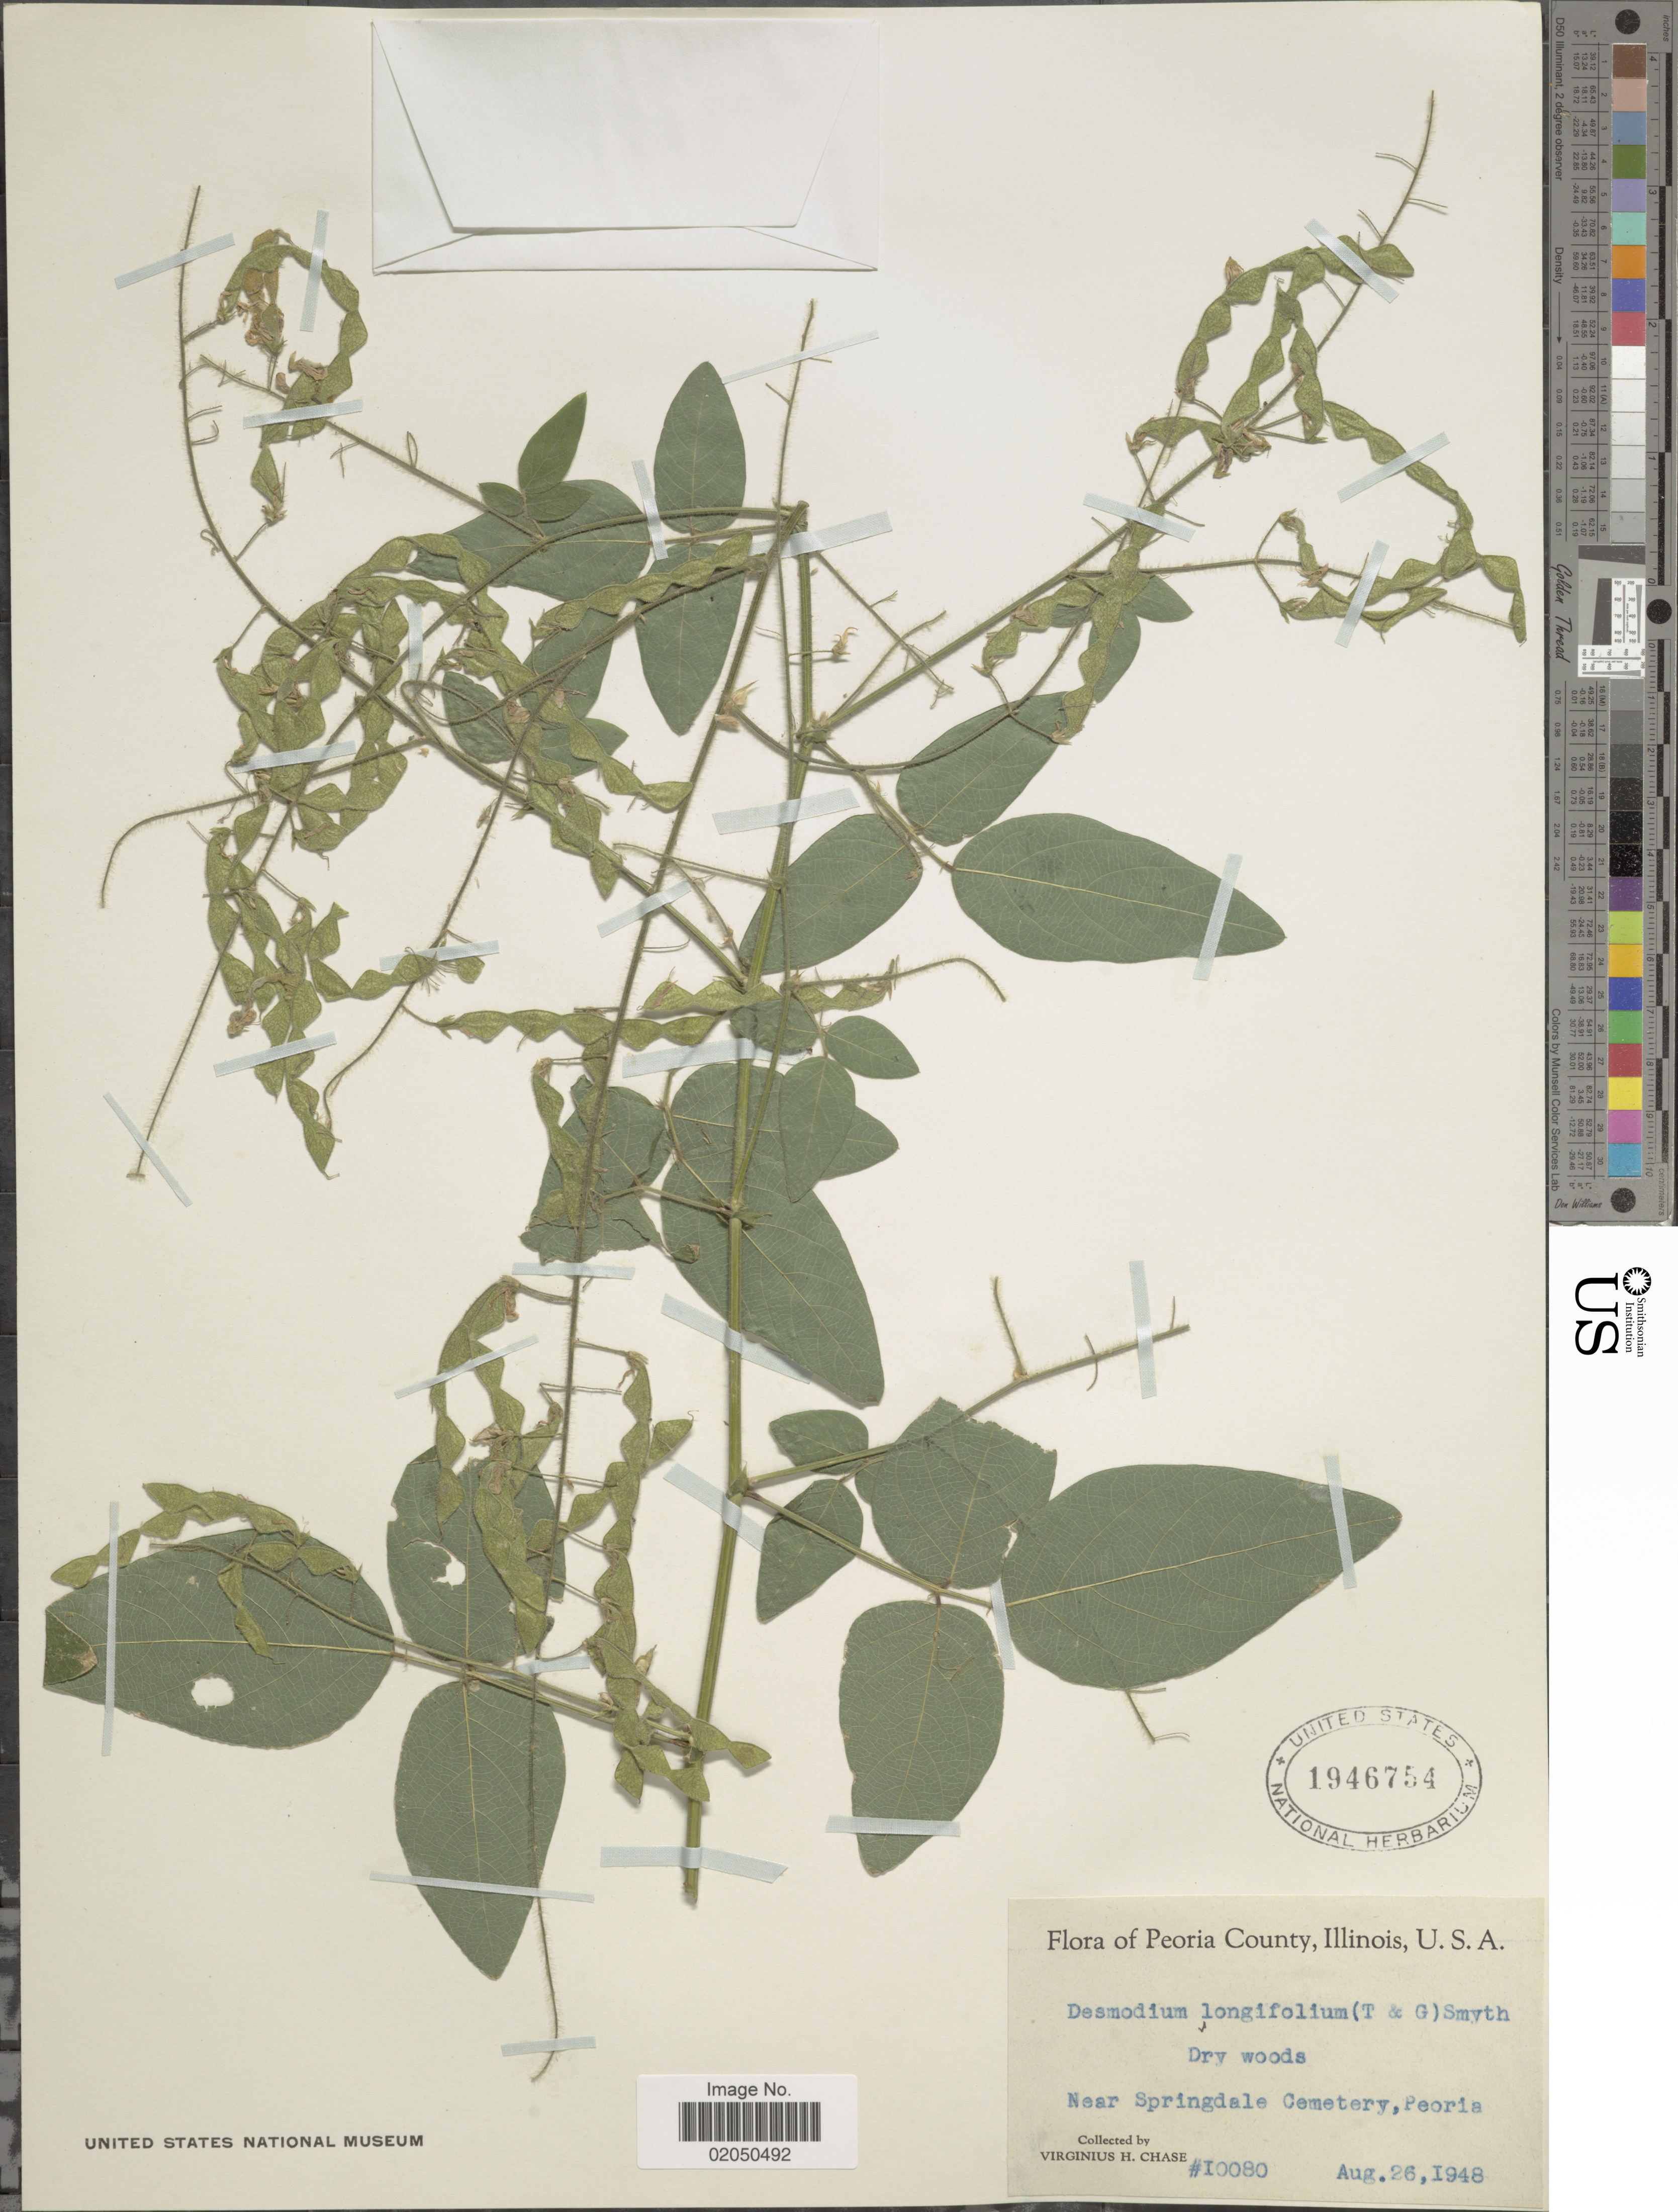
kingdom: Plantae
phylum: Tracheophyta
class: Magnoliopsida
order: Fabales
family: Fabaceae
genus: Desmodium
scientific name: Desmodium cuspidatum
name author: (Muhl. ex Willd.) Loudon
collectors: V. H. Chase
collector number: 10080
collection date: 1948-08-26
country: United States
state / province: Illinois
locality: Peoria County, Near Springdale Cemetery, Peoria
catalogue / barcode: US 1946754